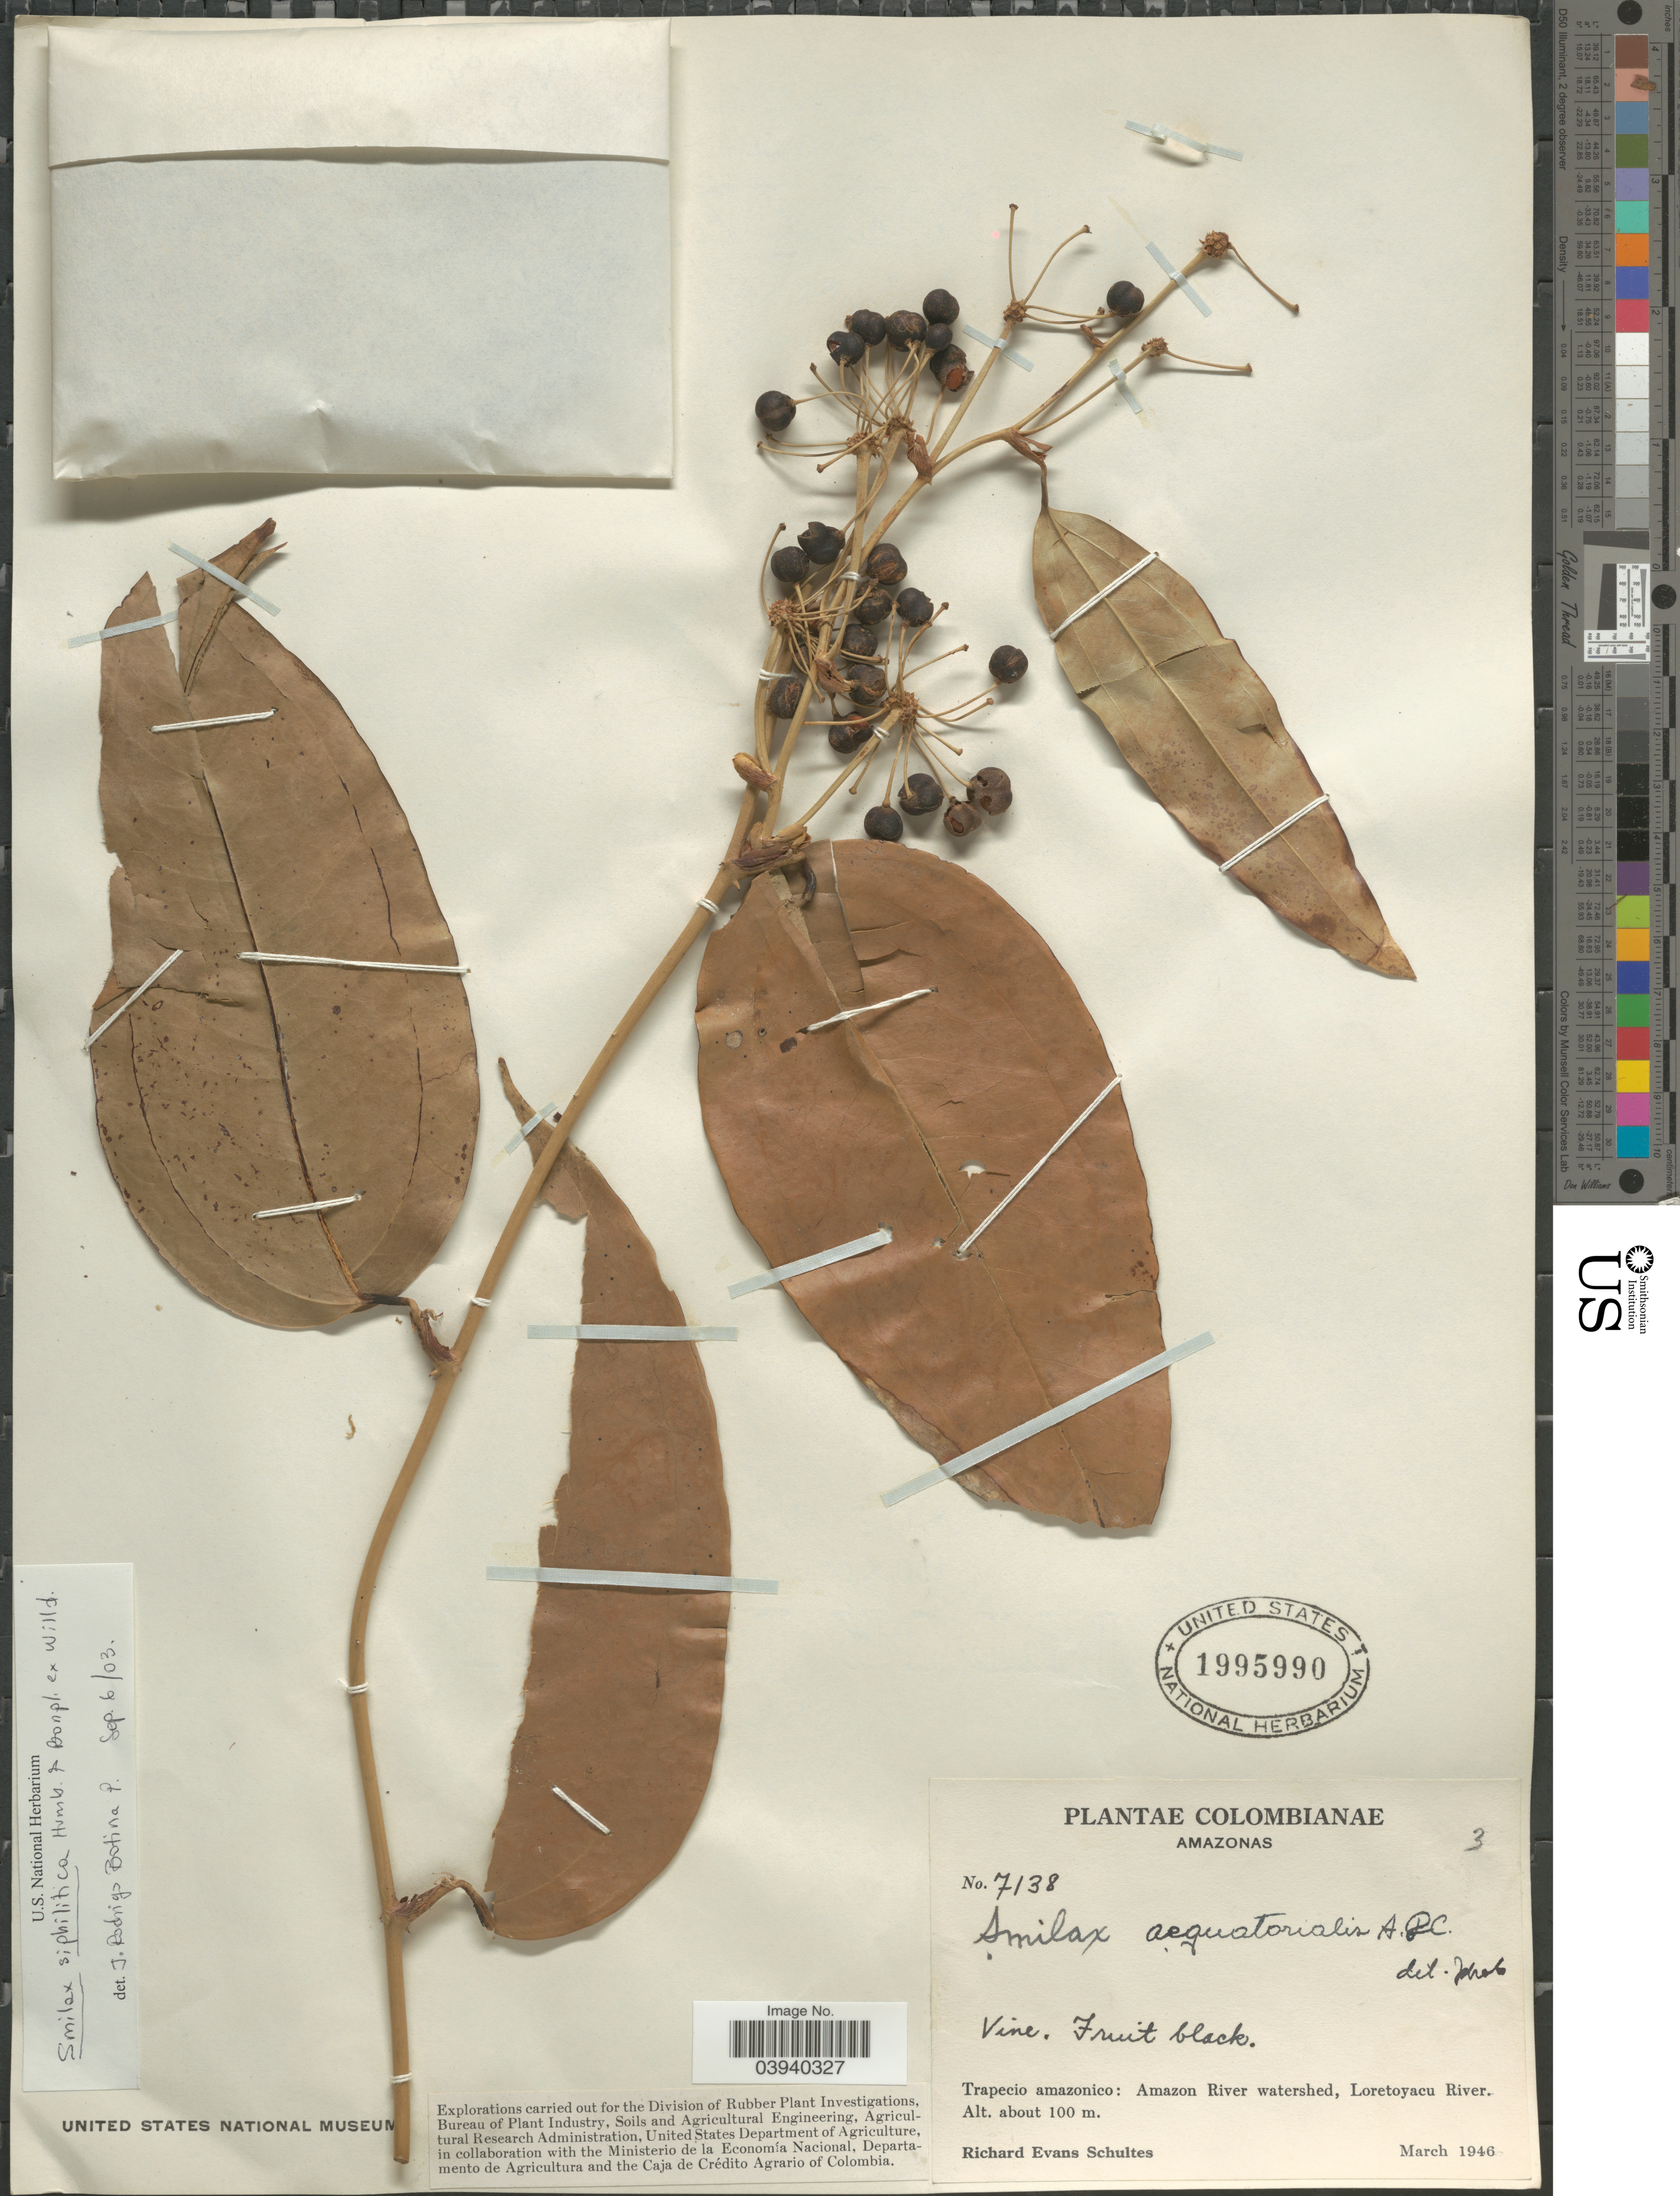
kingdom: Plantae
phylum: Tracheophyta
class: Liliopsida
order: Liliales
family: Smilacaceae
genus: Smilax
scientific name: Smilax syphilitica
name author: Humb. & Bonpl.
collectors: R. E. Schultes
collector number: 7138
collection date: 1946-03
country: Colombia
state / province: Amazônas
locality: Trapecio amazonico: Amazon River watershed, Loretoyacu River.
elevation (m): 100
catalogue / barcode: US 1995990